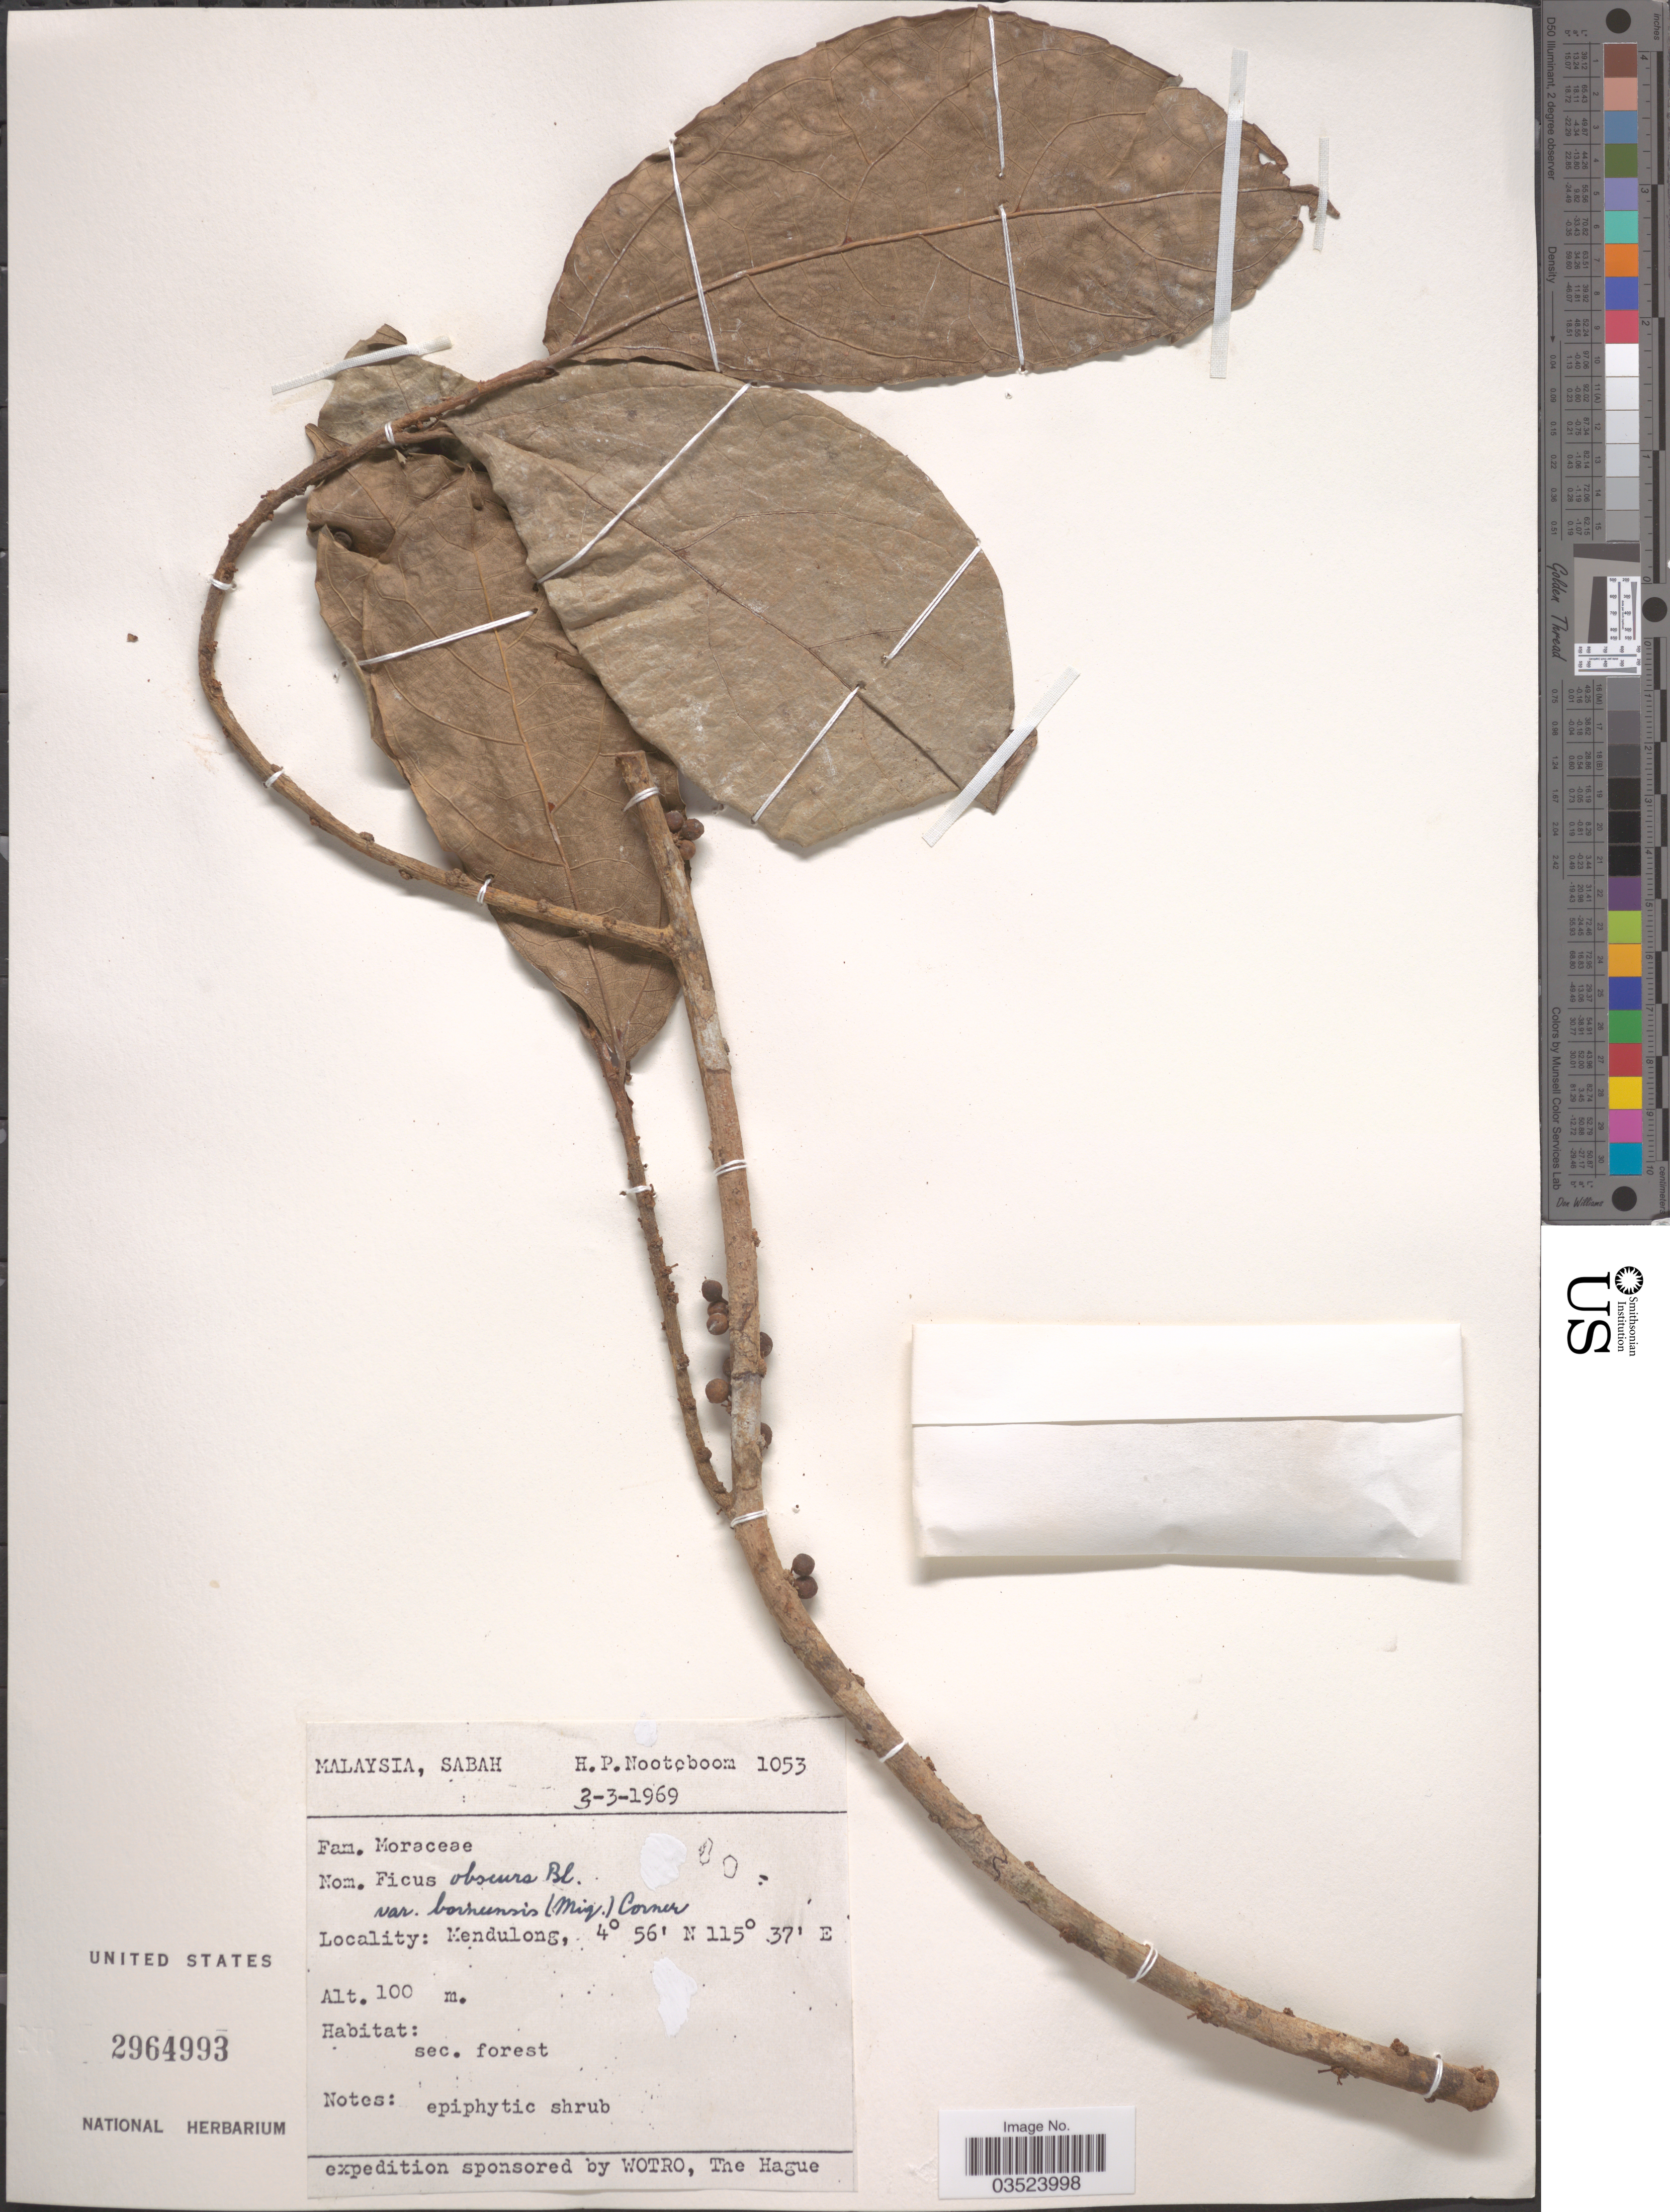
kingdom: Plantae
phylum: Tracheophyta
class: Magnoliopsida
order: Rosales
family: Moraceae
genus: Ficus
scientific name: Ficus obscura var. borneensis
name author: (Miq.) Corner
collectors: H. P. Nooteboom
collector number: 1053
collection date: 1969-03-03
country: Malaysia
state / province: Sabah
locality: Mendulong.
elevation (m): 100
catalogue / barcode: US 2964993